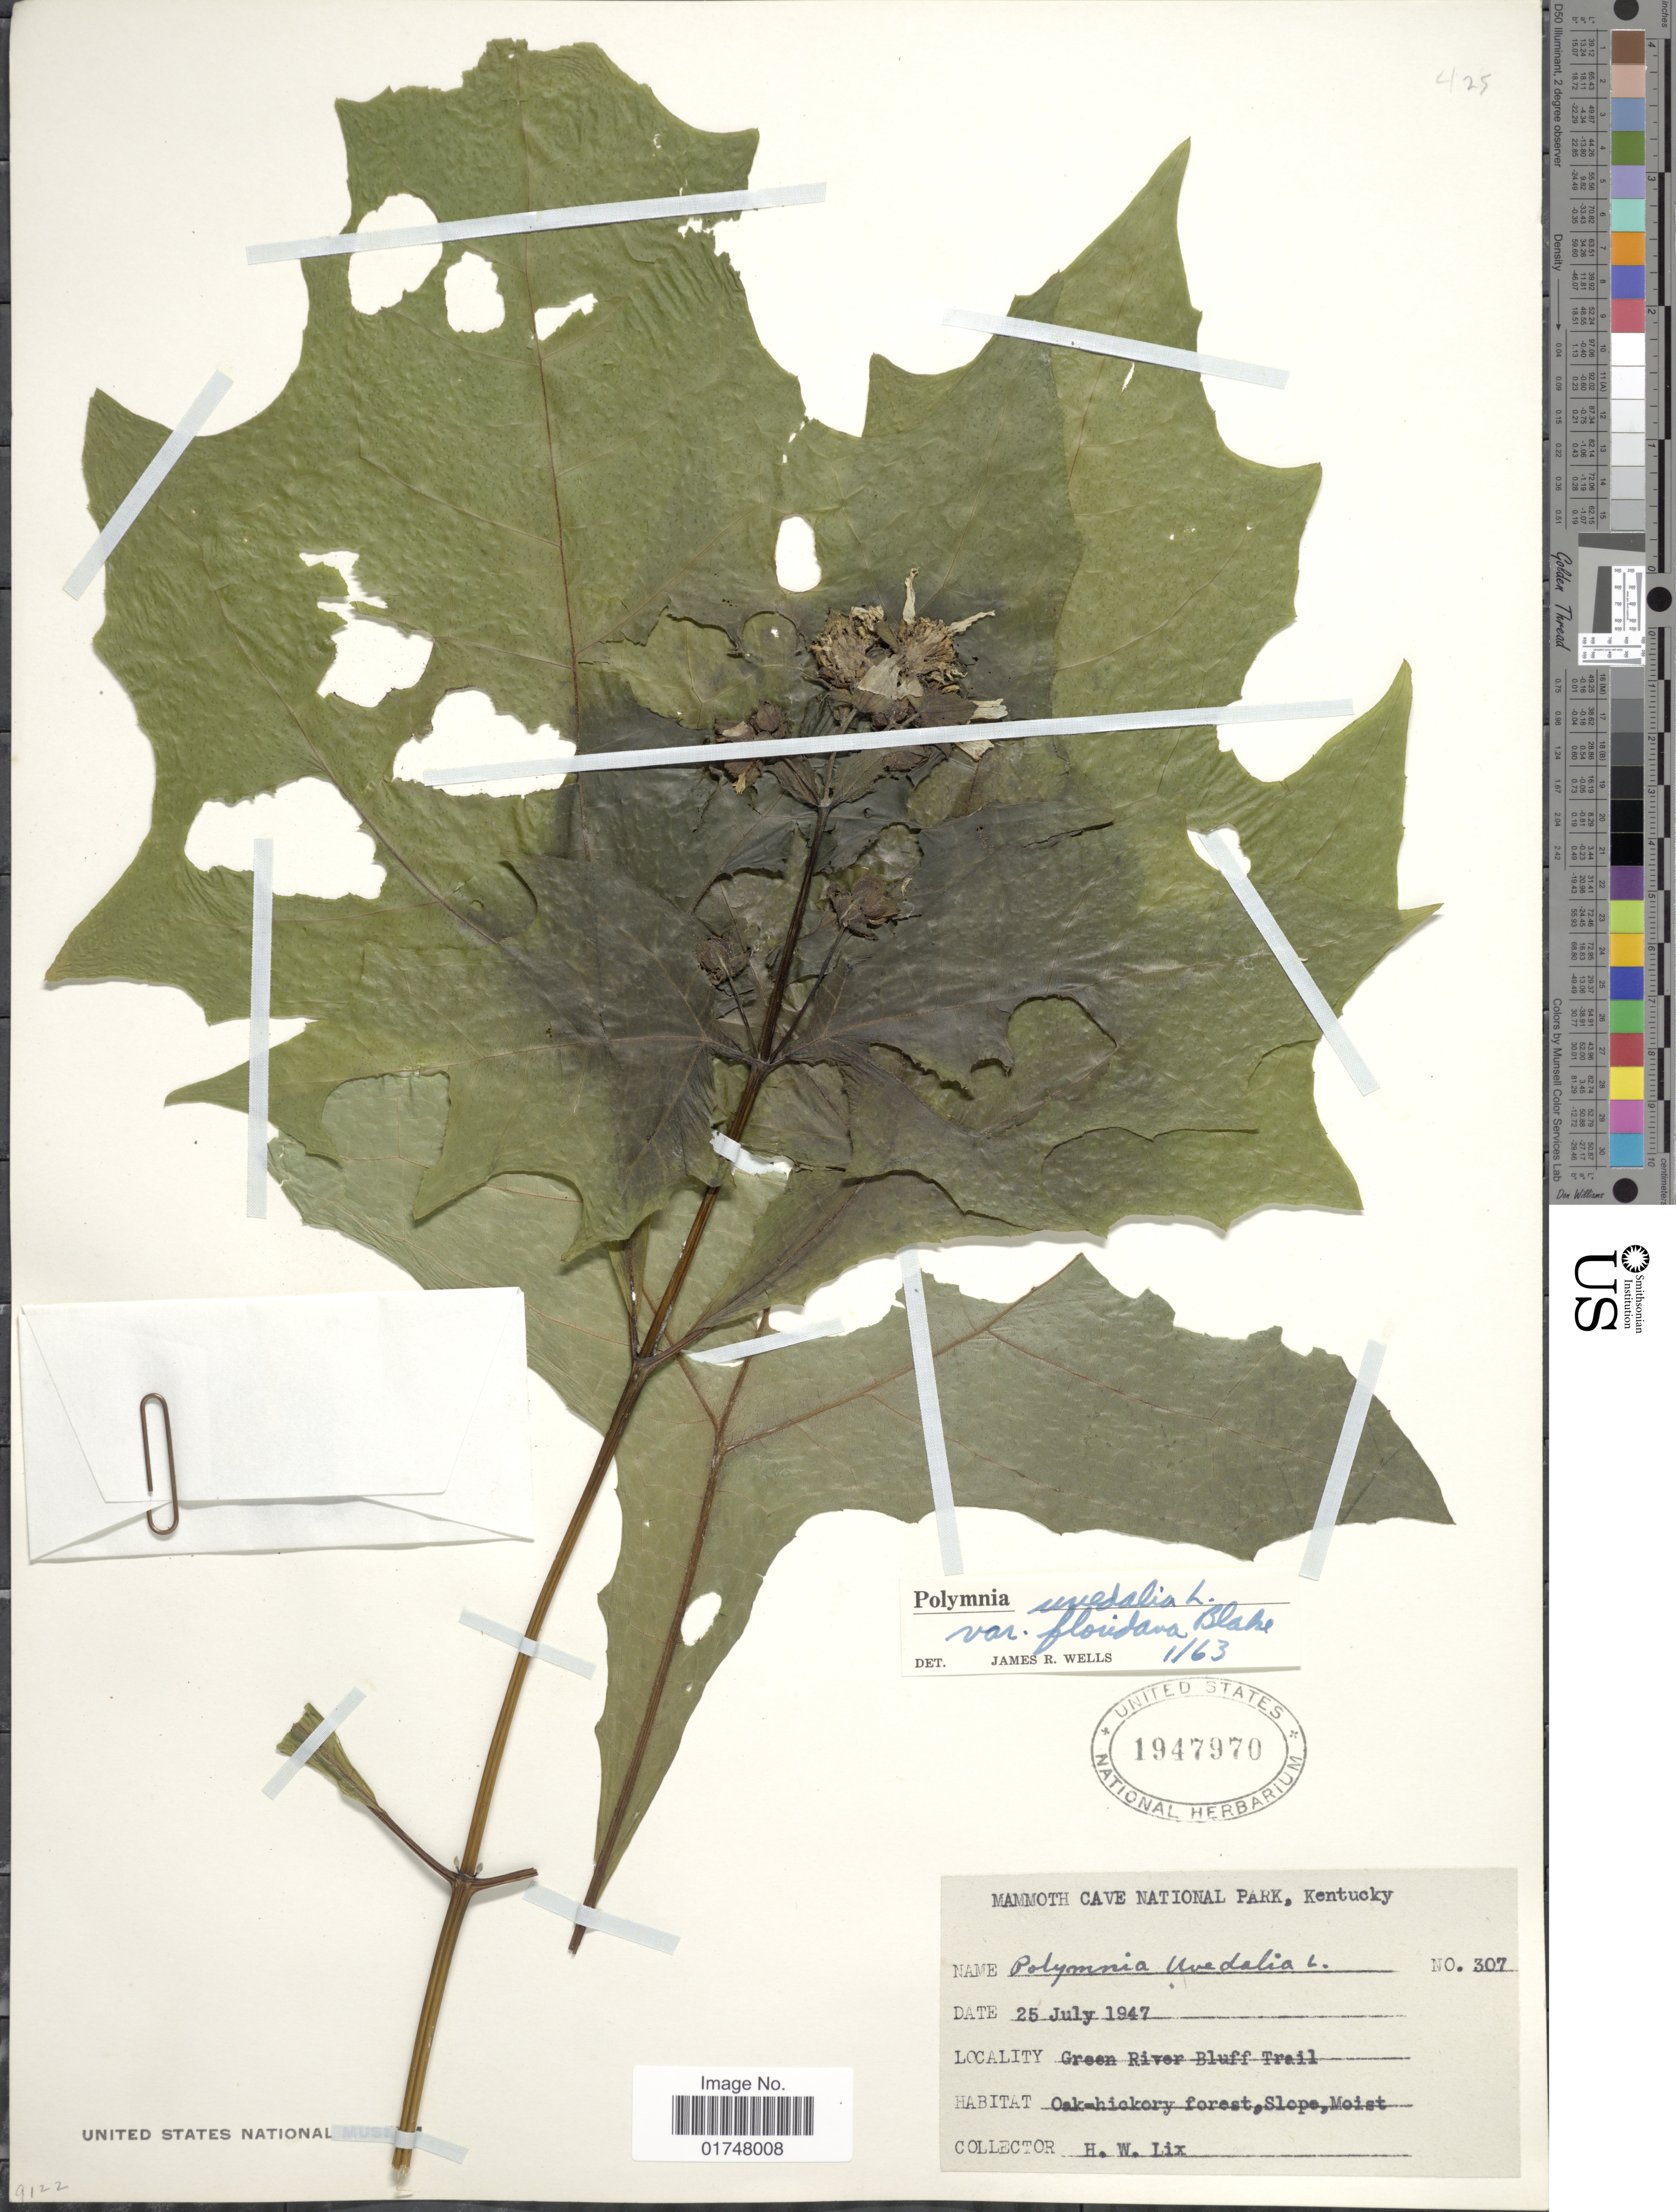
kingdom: Plantae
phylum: Tracheophyta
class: Magnoliopsida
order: Asterales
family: Asteraceae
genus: Smallanthus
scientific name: Smallanthus uvedalia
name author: (L.) Mack. ex Mack.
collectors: H. W. Lix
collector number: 307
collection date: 1947-07-25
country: United States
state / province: Kentucky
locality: Mammoth Cave National Park: Green River Bluff Trail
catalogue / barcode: US 1947970